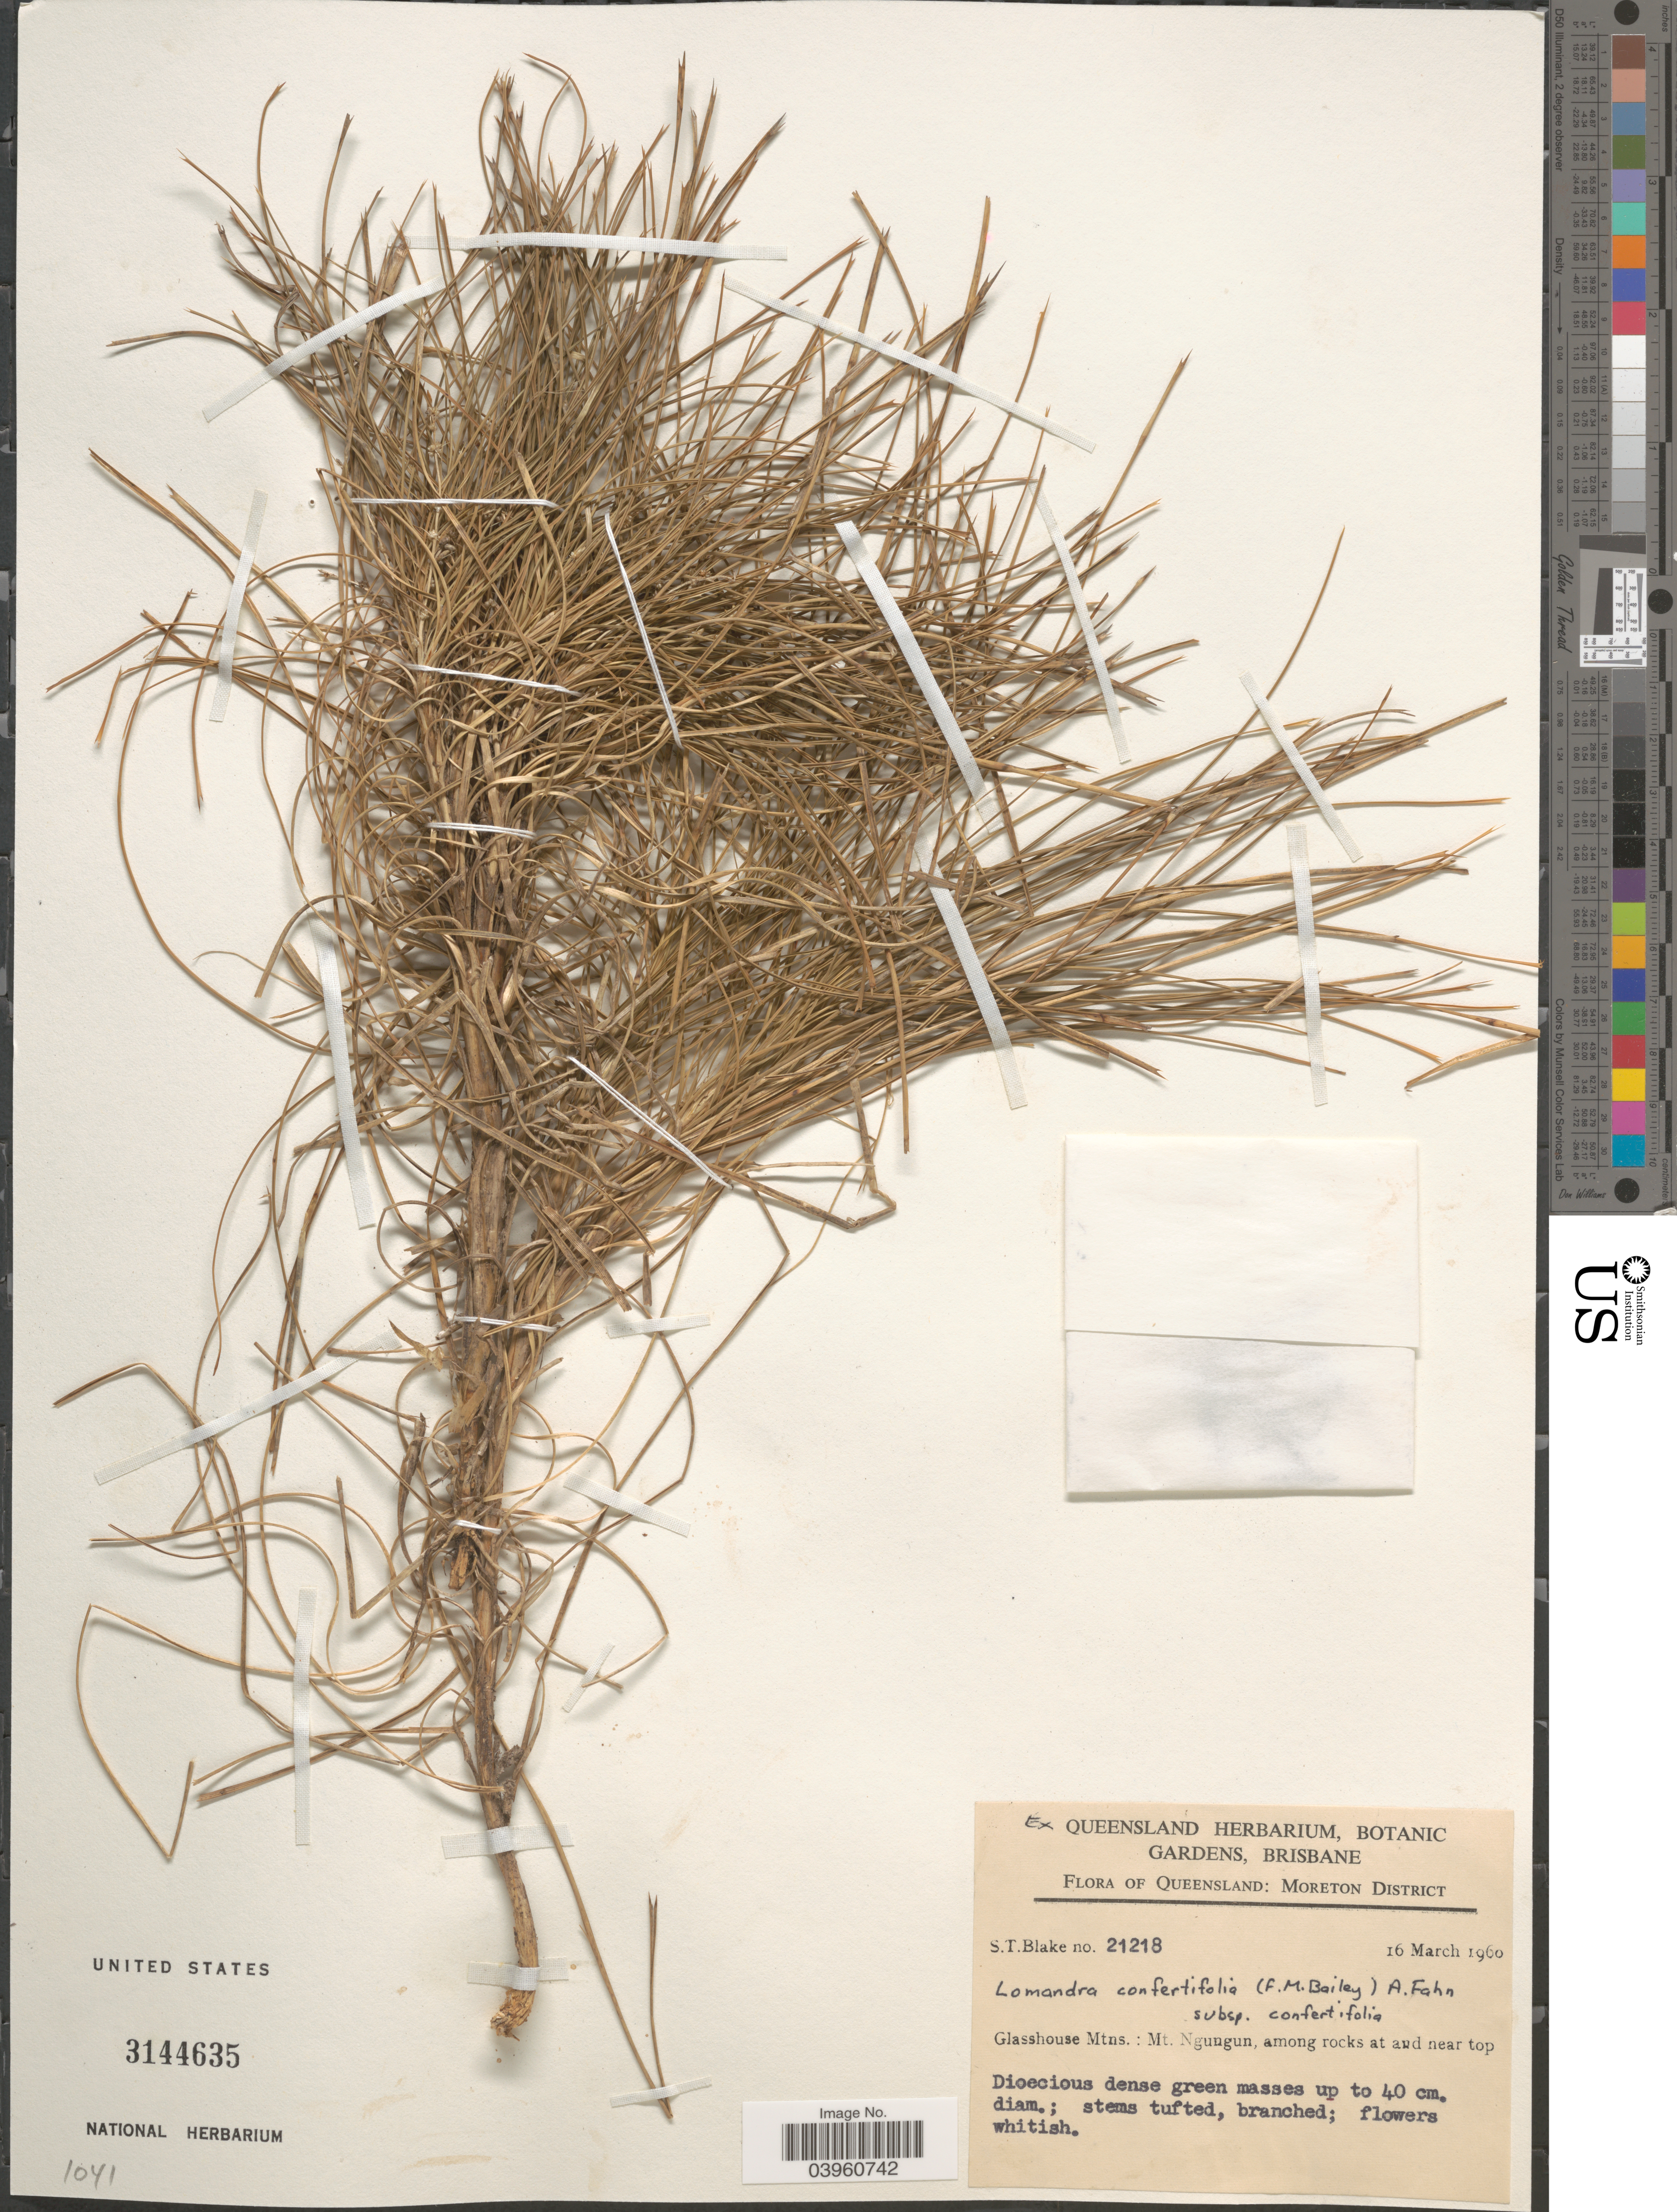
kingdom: Plantae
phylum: Tracheophyta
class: Liliopsida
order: Asparagales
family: Asparagaceae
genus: Lomandra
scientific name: Lomandra confertifolia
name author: (F.M. Bailey) Fahn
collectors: S. T. Blake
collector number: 21218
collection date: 1960-03-16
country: Australia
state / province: Queensland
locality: Moreton District. Glasshouse Mtns.: Mt. Ngungun, among rocks at and near top.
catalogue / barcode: US 3144635